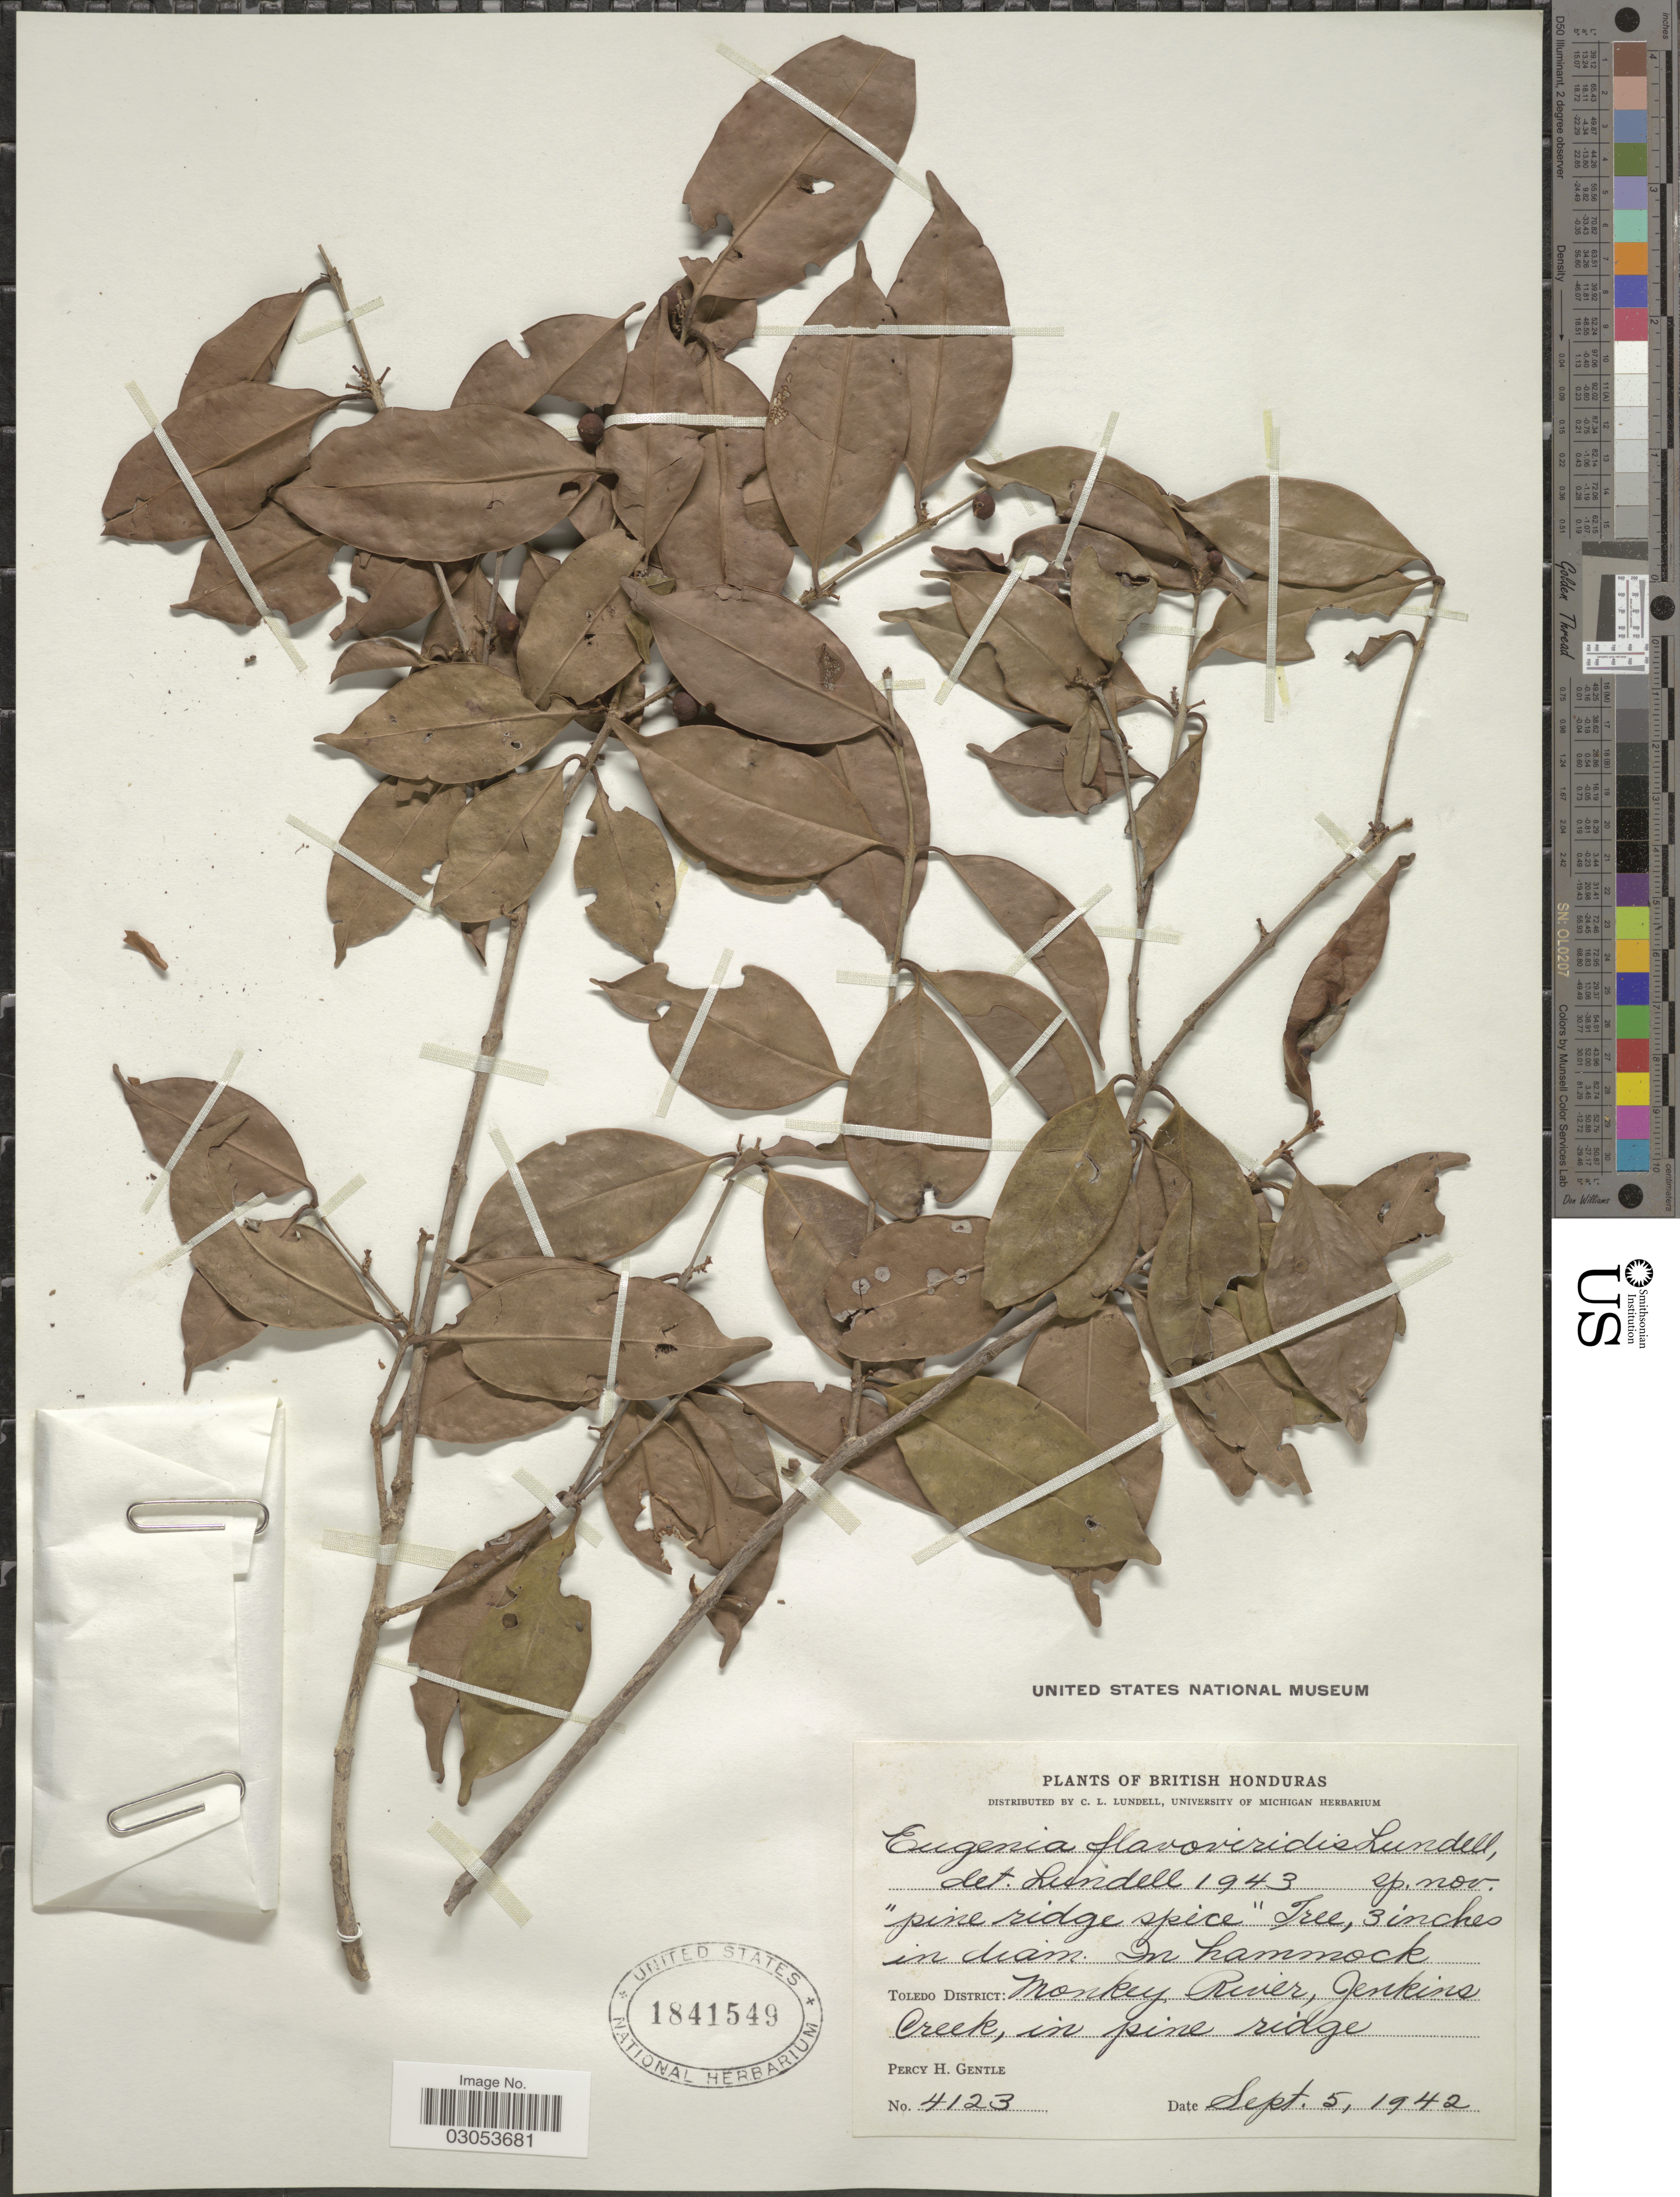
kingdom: Plantae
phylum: Tracheophyta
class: Magnoliopsida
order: Myrtales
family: Myrtaceae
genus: Eugenia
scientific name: Eugenia flavoviridis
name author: Lundell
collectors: P. H. Gentle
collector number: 4123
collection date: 1942-09-05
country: Belize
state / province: Toledo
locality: British Honduras. Toledo District: Monkey River, Jenkins Creeks, in pine ridge.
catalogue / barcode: US 1841549